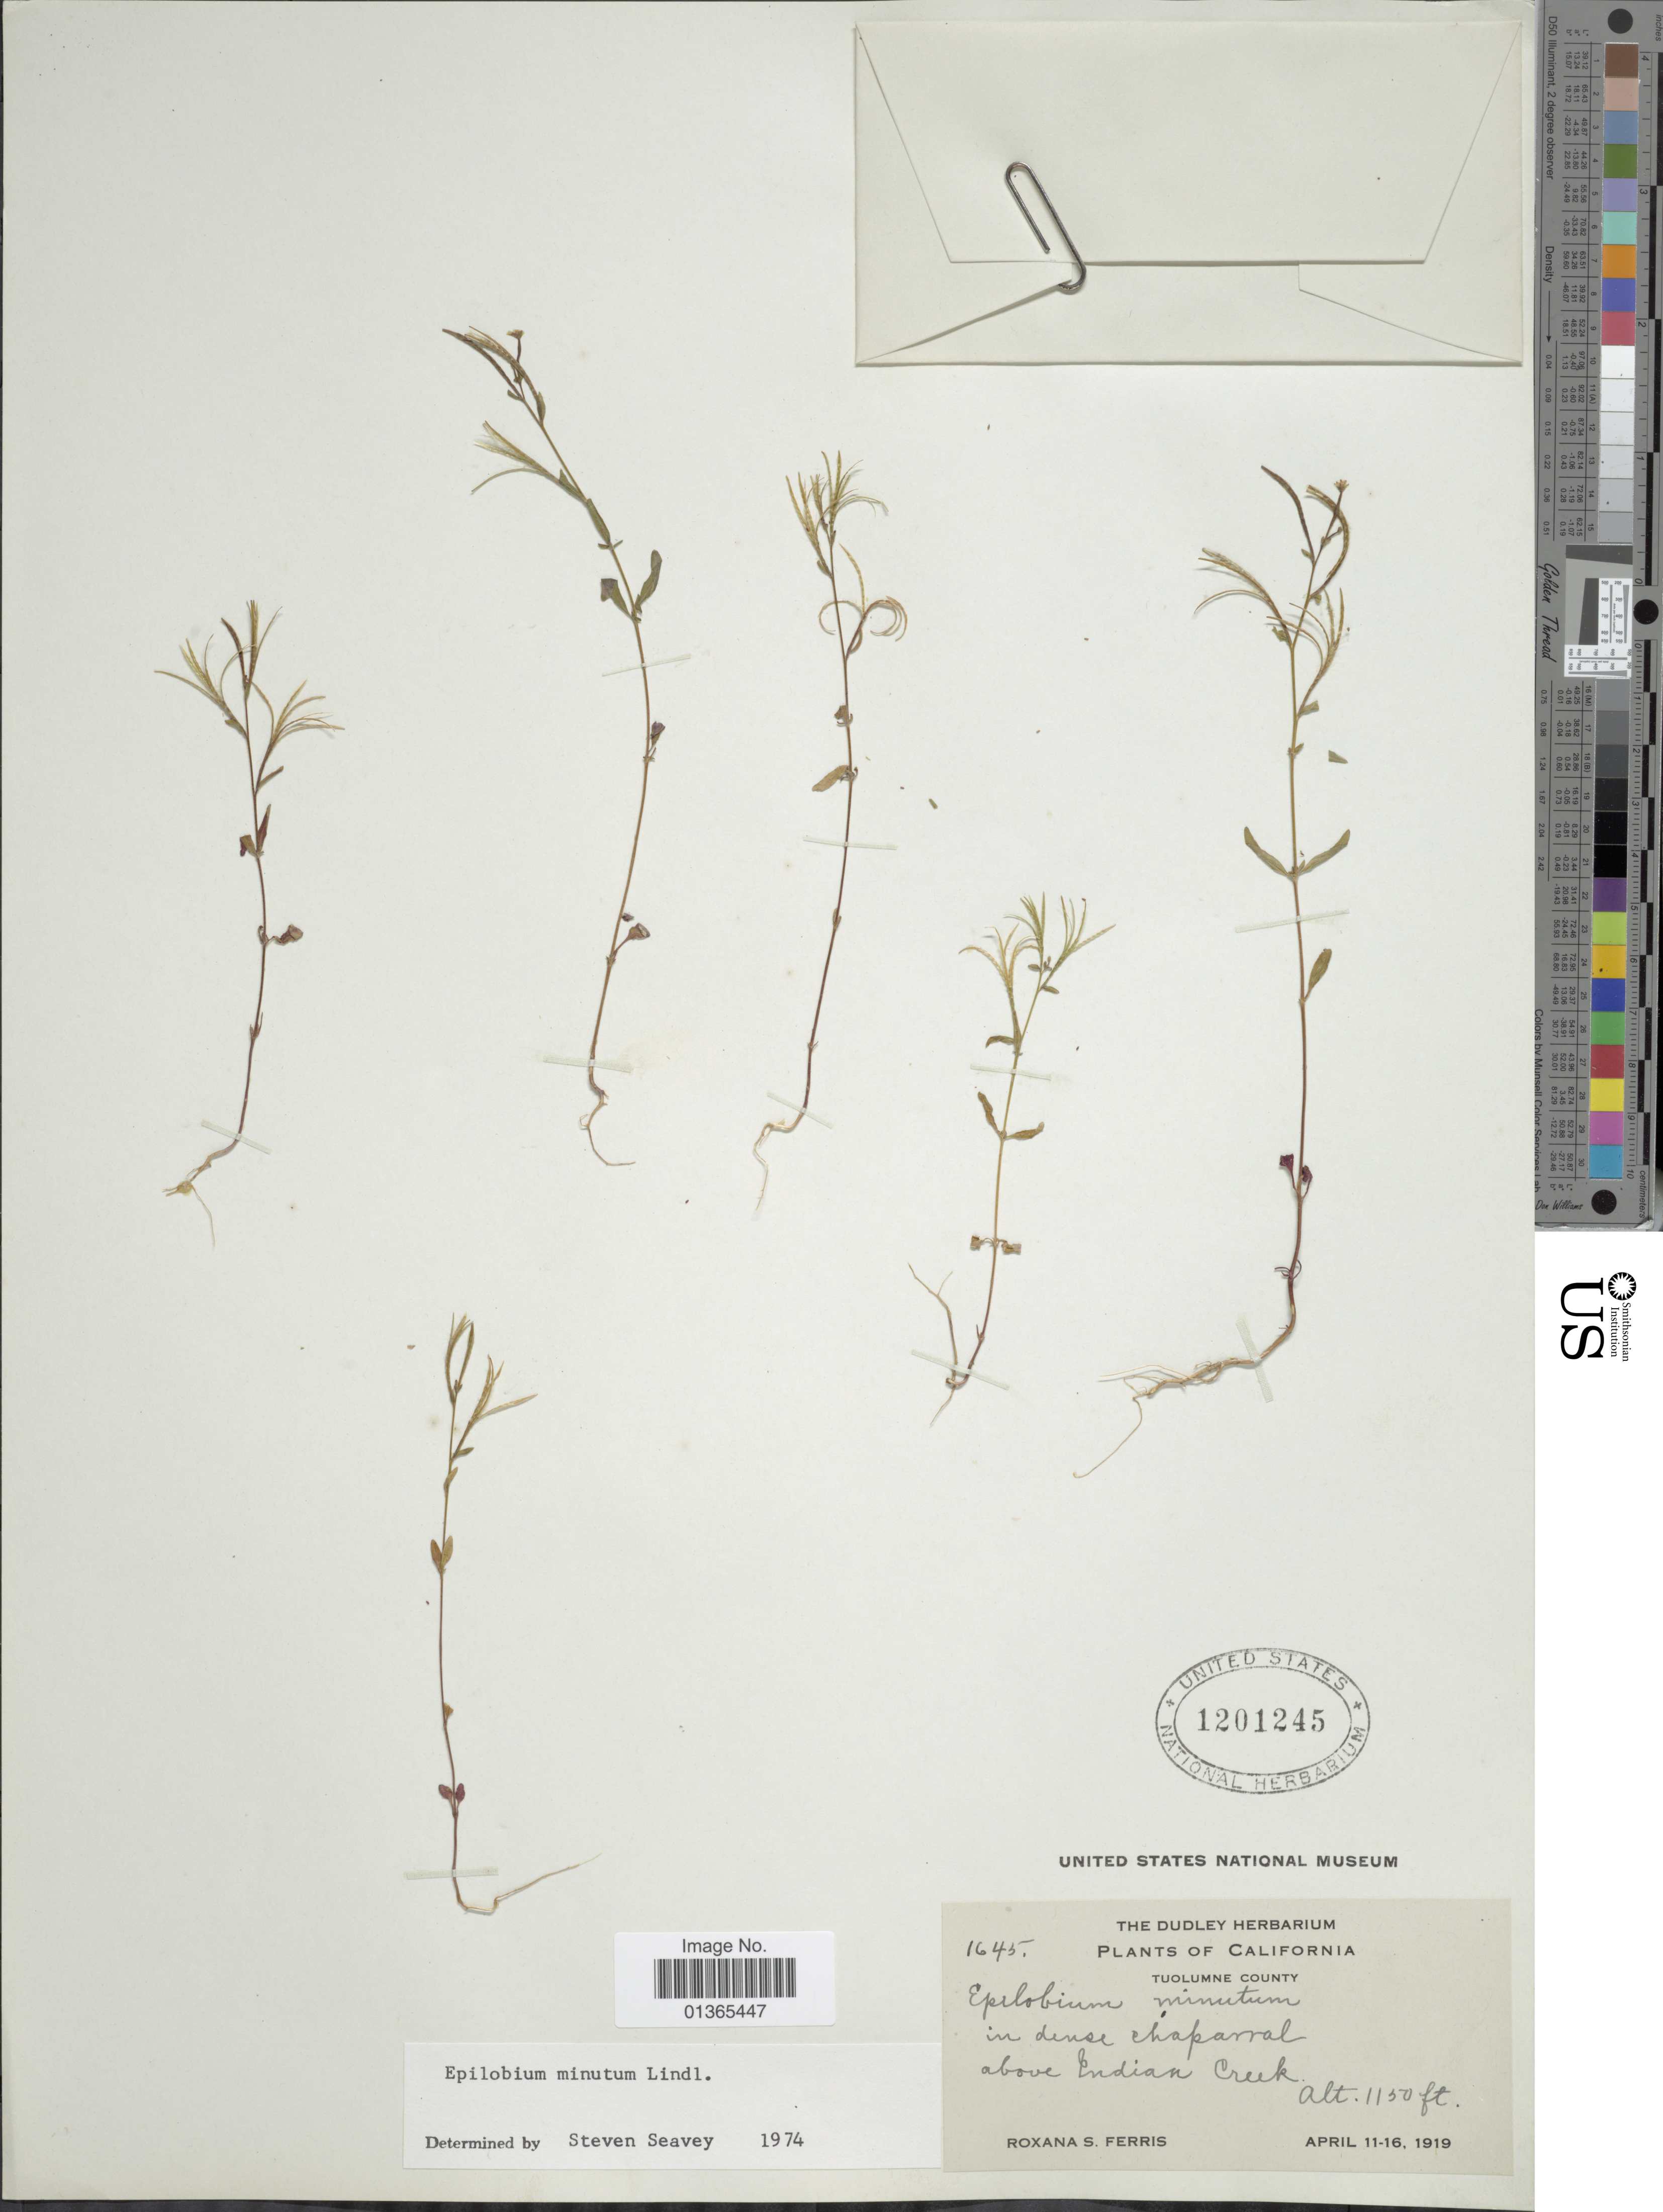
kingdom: Plantae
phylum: Tracheophyta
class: Magnoliopsida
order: Myrtales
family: Onagraceae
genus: Epilobium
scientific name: Epilobium minutum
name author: Lindl. ex Lehm.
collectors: R. S. Ferris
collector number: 1645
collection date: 1919-04-11/1919-04-16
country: United States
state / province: California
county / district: Tuolumne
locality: Tuolumne County. Above Indian Creek.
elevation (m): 351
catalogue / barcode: US 1201245